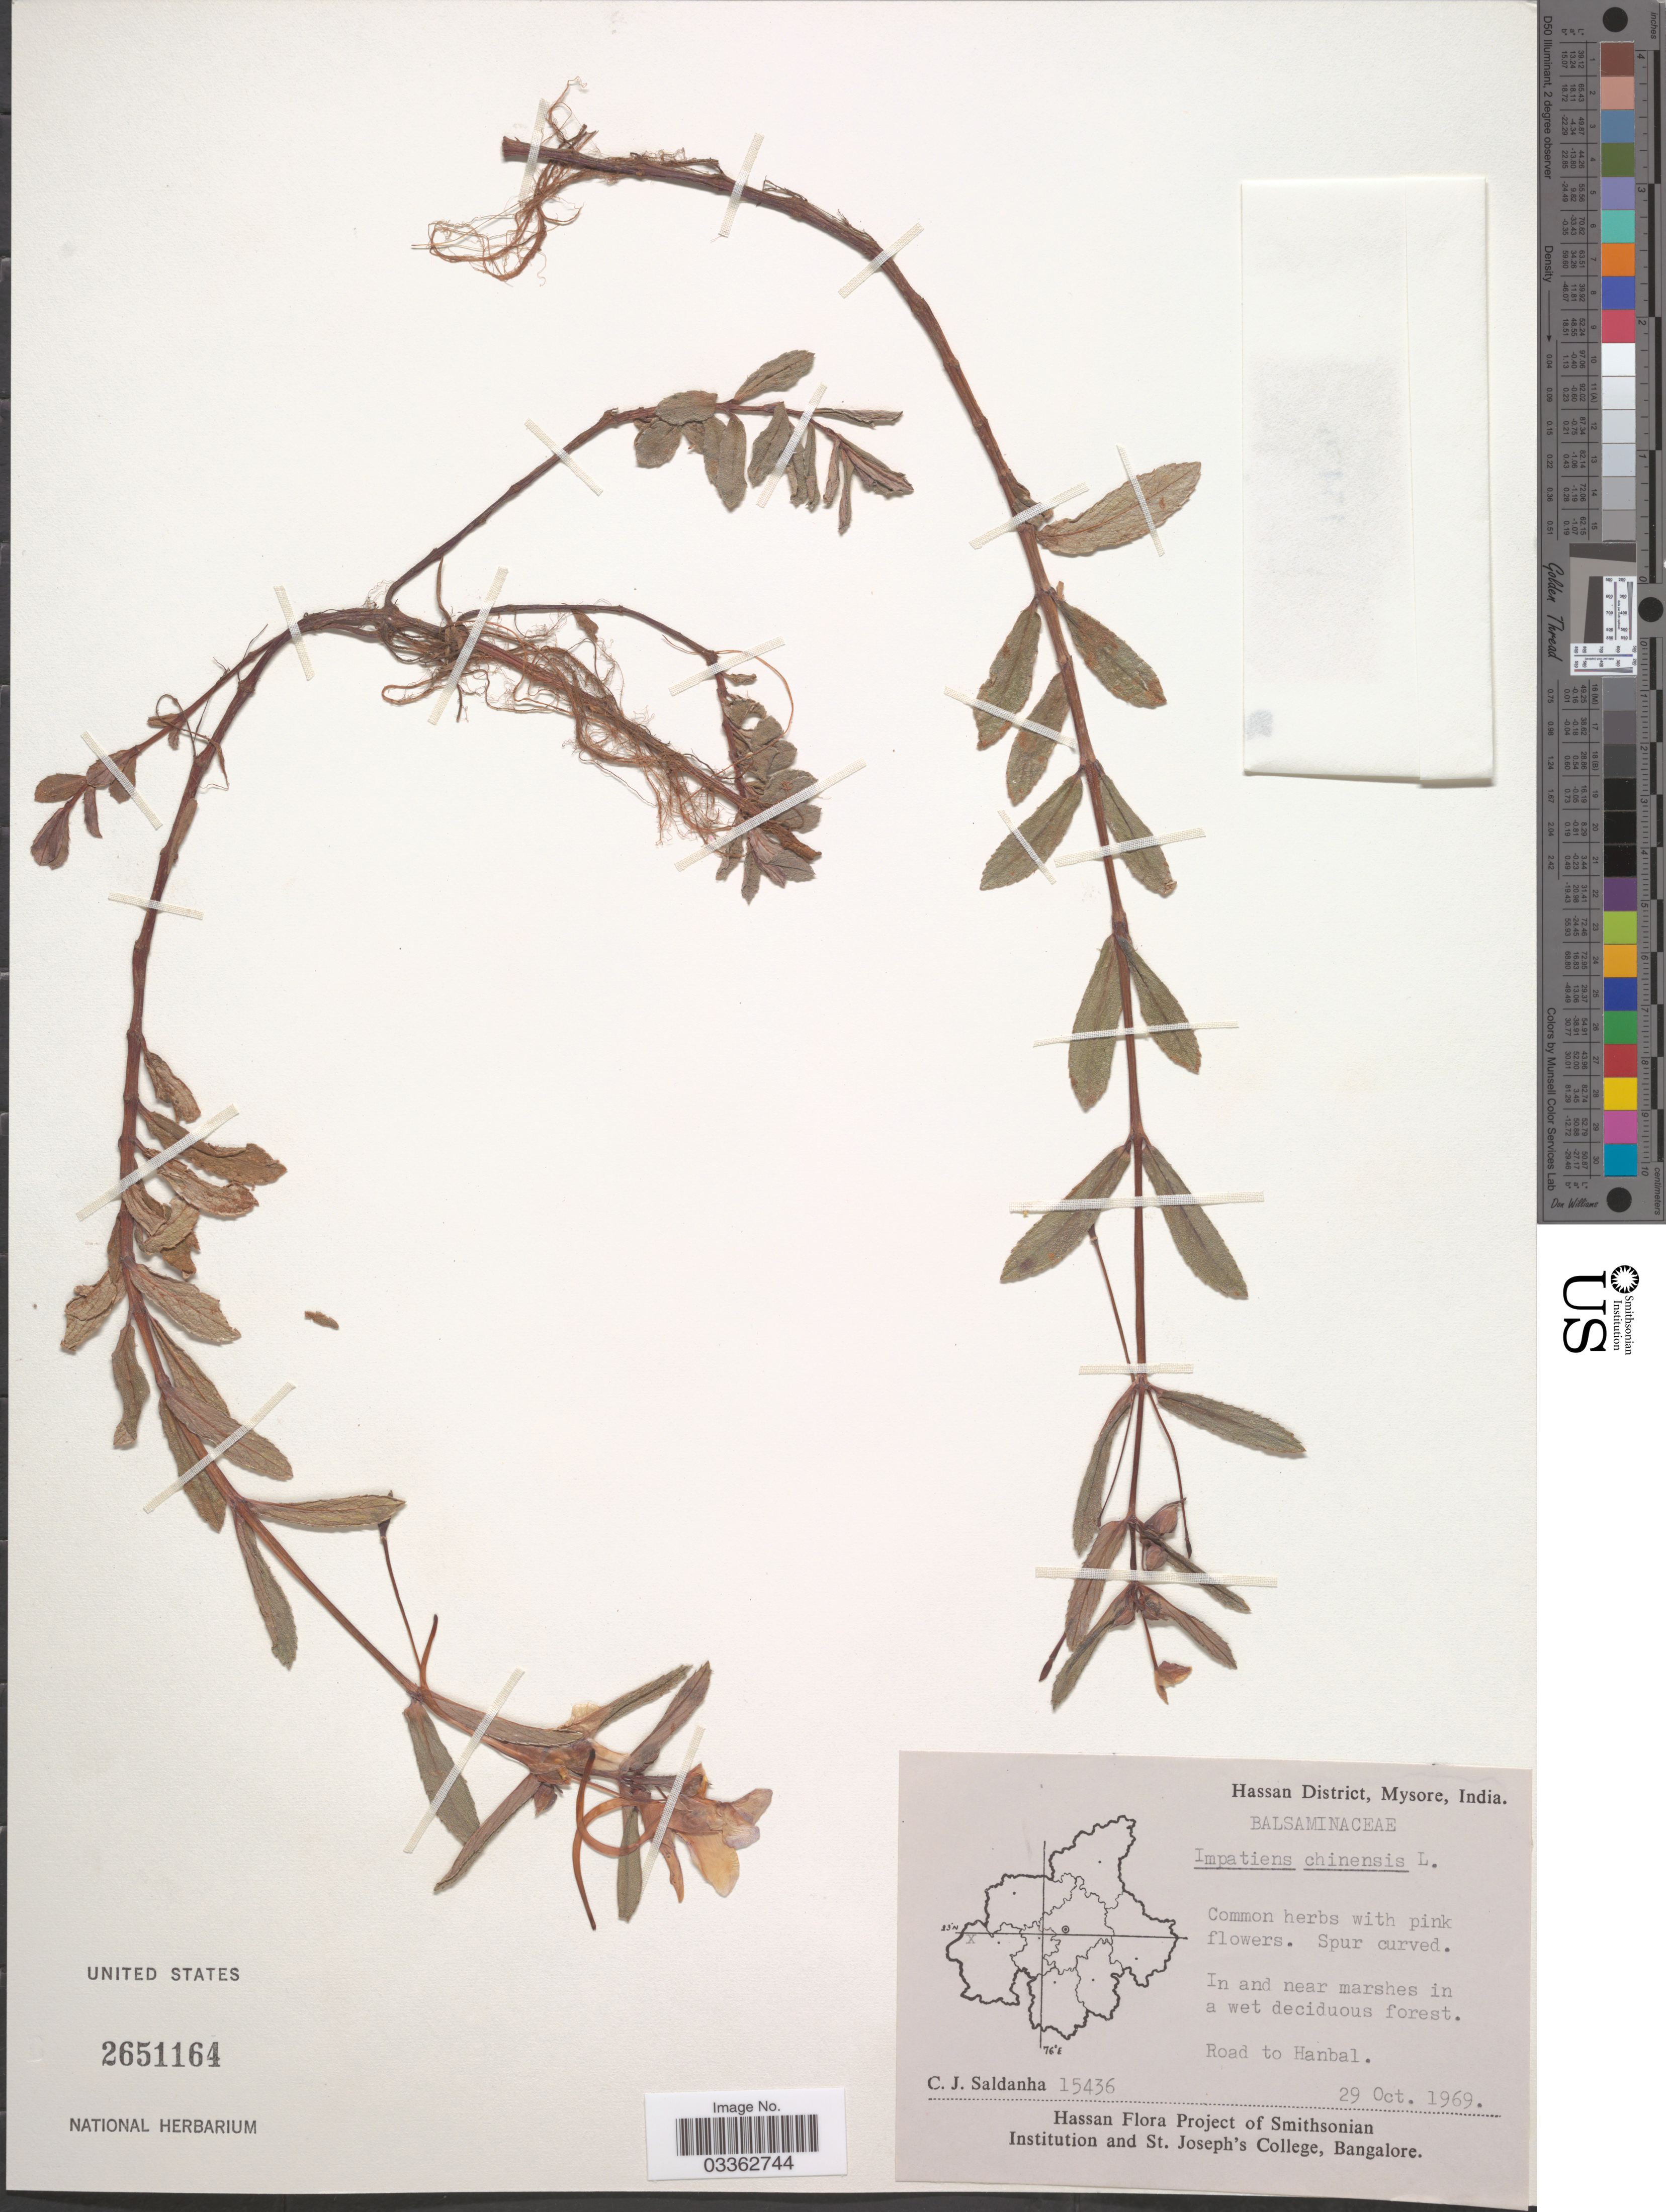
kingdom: Plantae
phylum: Tracheophyta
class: Magnoliopsida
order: Ericales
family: Balsaminaceae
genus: Impatiens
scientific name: Impatiens chinensis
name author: L.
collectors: C. J. Saldanha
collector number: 15436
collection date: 1969-10-29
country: India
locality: Hassan District, Mysore. Road to Hanbal.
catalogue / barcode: US 2651164